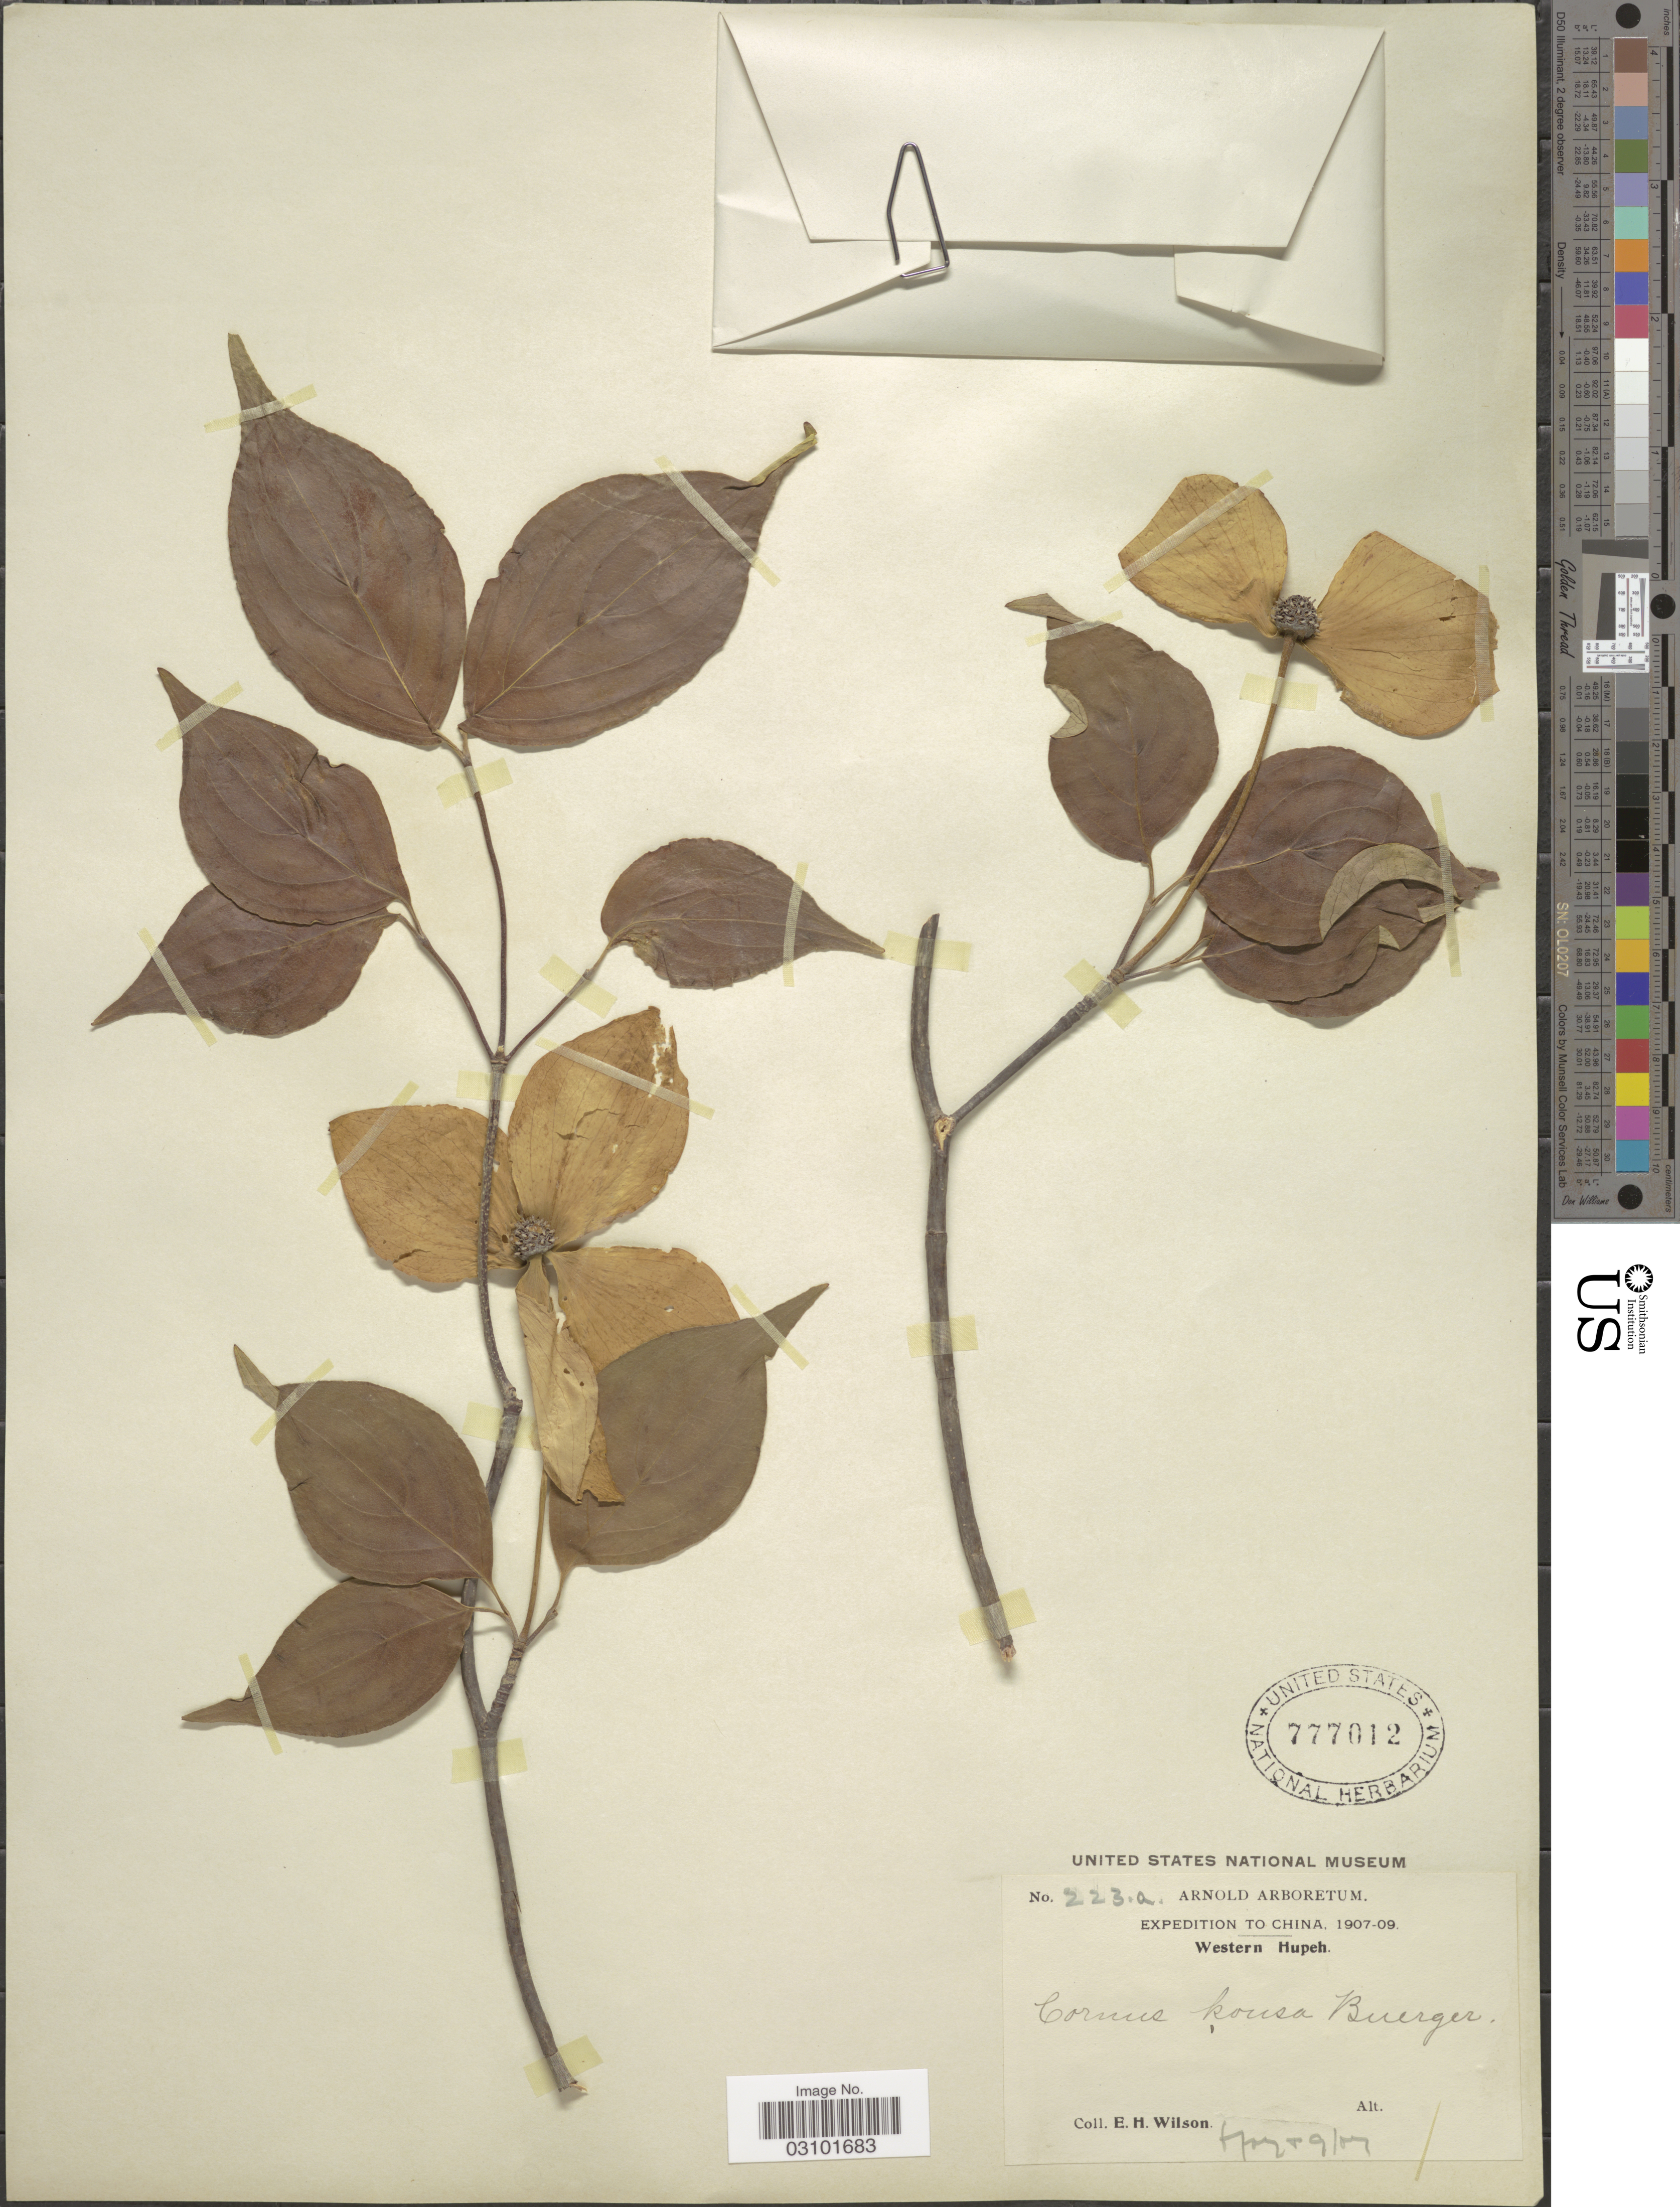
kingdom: Plantae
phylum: Tracheophyta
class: Magnoliopsida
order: Cornales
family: Cornaceae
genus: Cornus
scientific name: Cornus kousa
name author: F. Buerger ex Miq.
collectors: E. Wilson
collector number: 223a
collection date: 1907-06/1907-09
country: China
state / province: Hubei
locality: Western Hupeh.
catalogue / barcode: US 777012